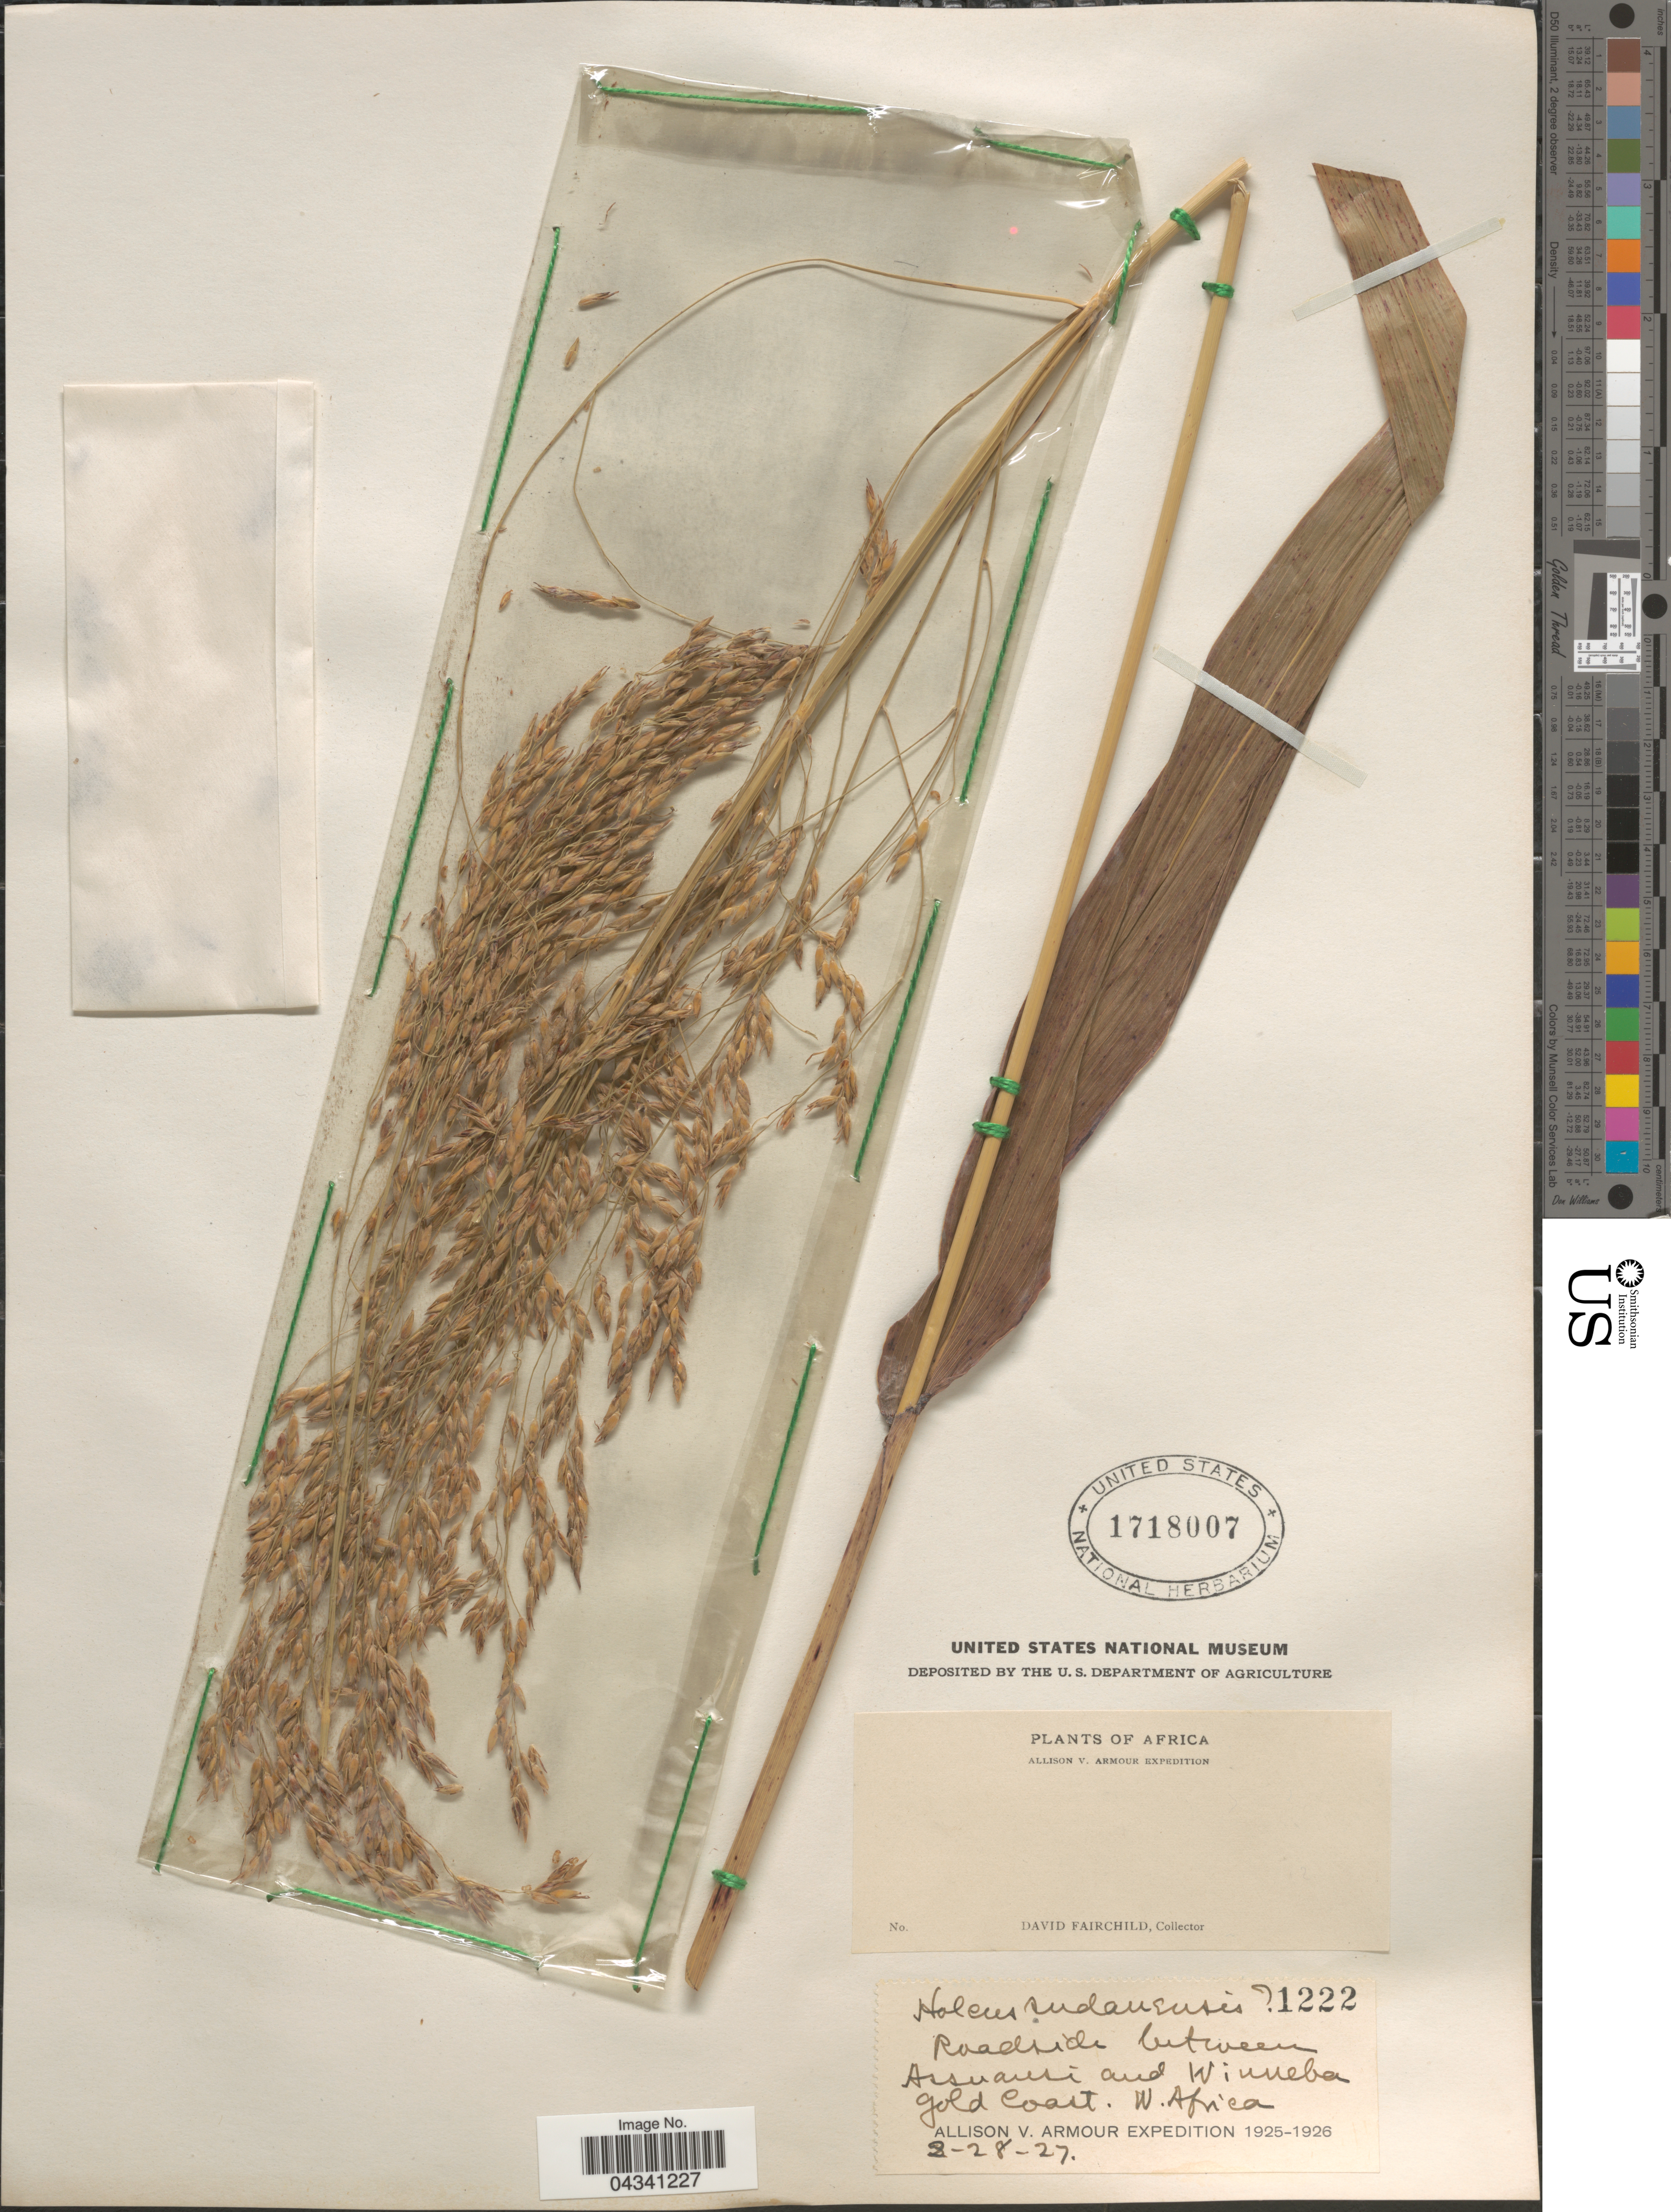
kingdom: Plantae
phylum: Tracheophyta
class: Liliopsida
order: Poales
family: Poaceae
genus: Sorghum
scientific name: Sorghum sp.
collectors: D. Fairchild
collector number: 1222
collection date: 1927-02-28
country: Ghana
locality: Roadside between Assuansi and Winneba. Gold Coast. W. Africa. Allison V. Armour Expedition 1925-1926.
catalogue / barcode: US 1718007